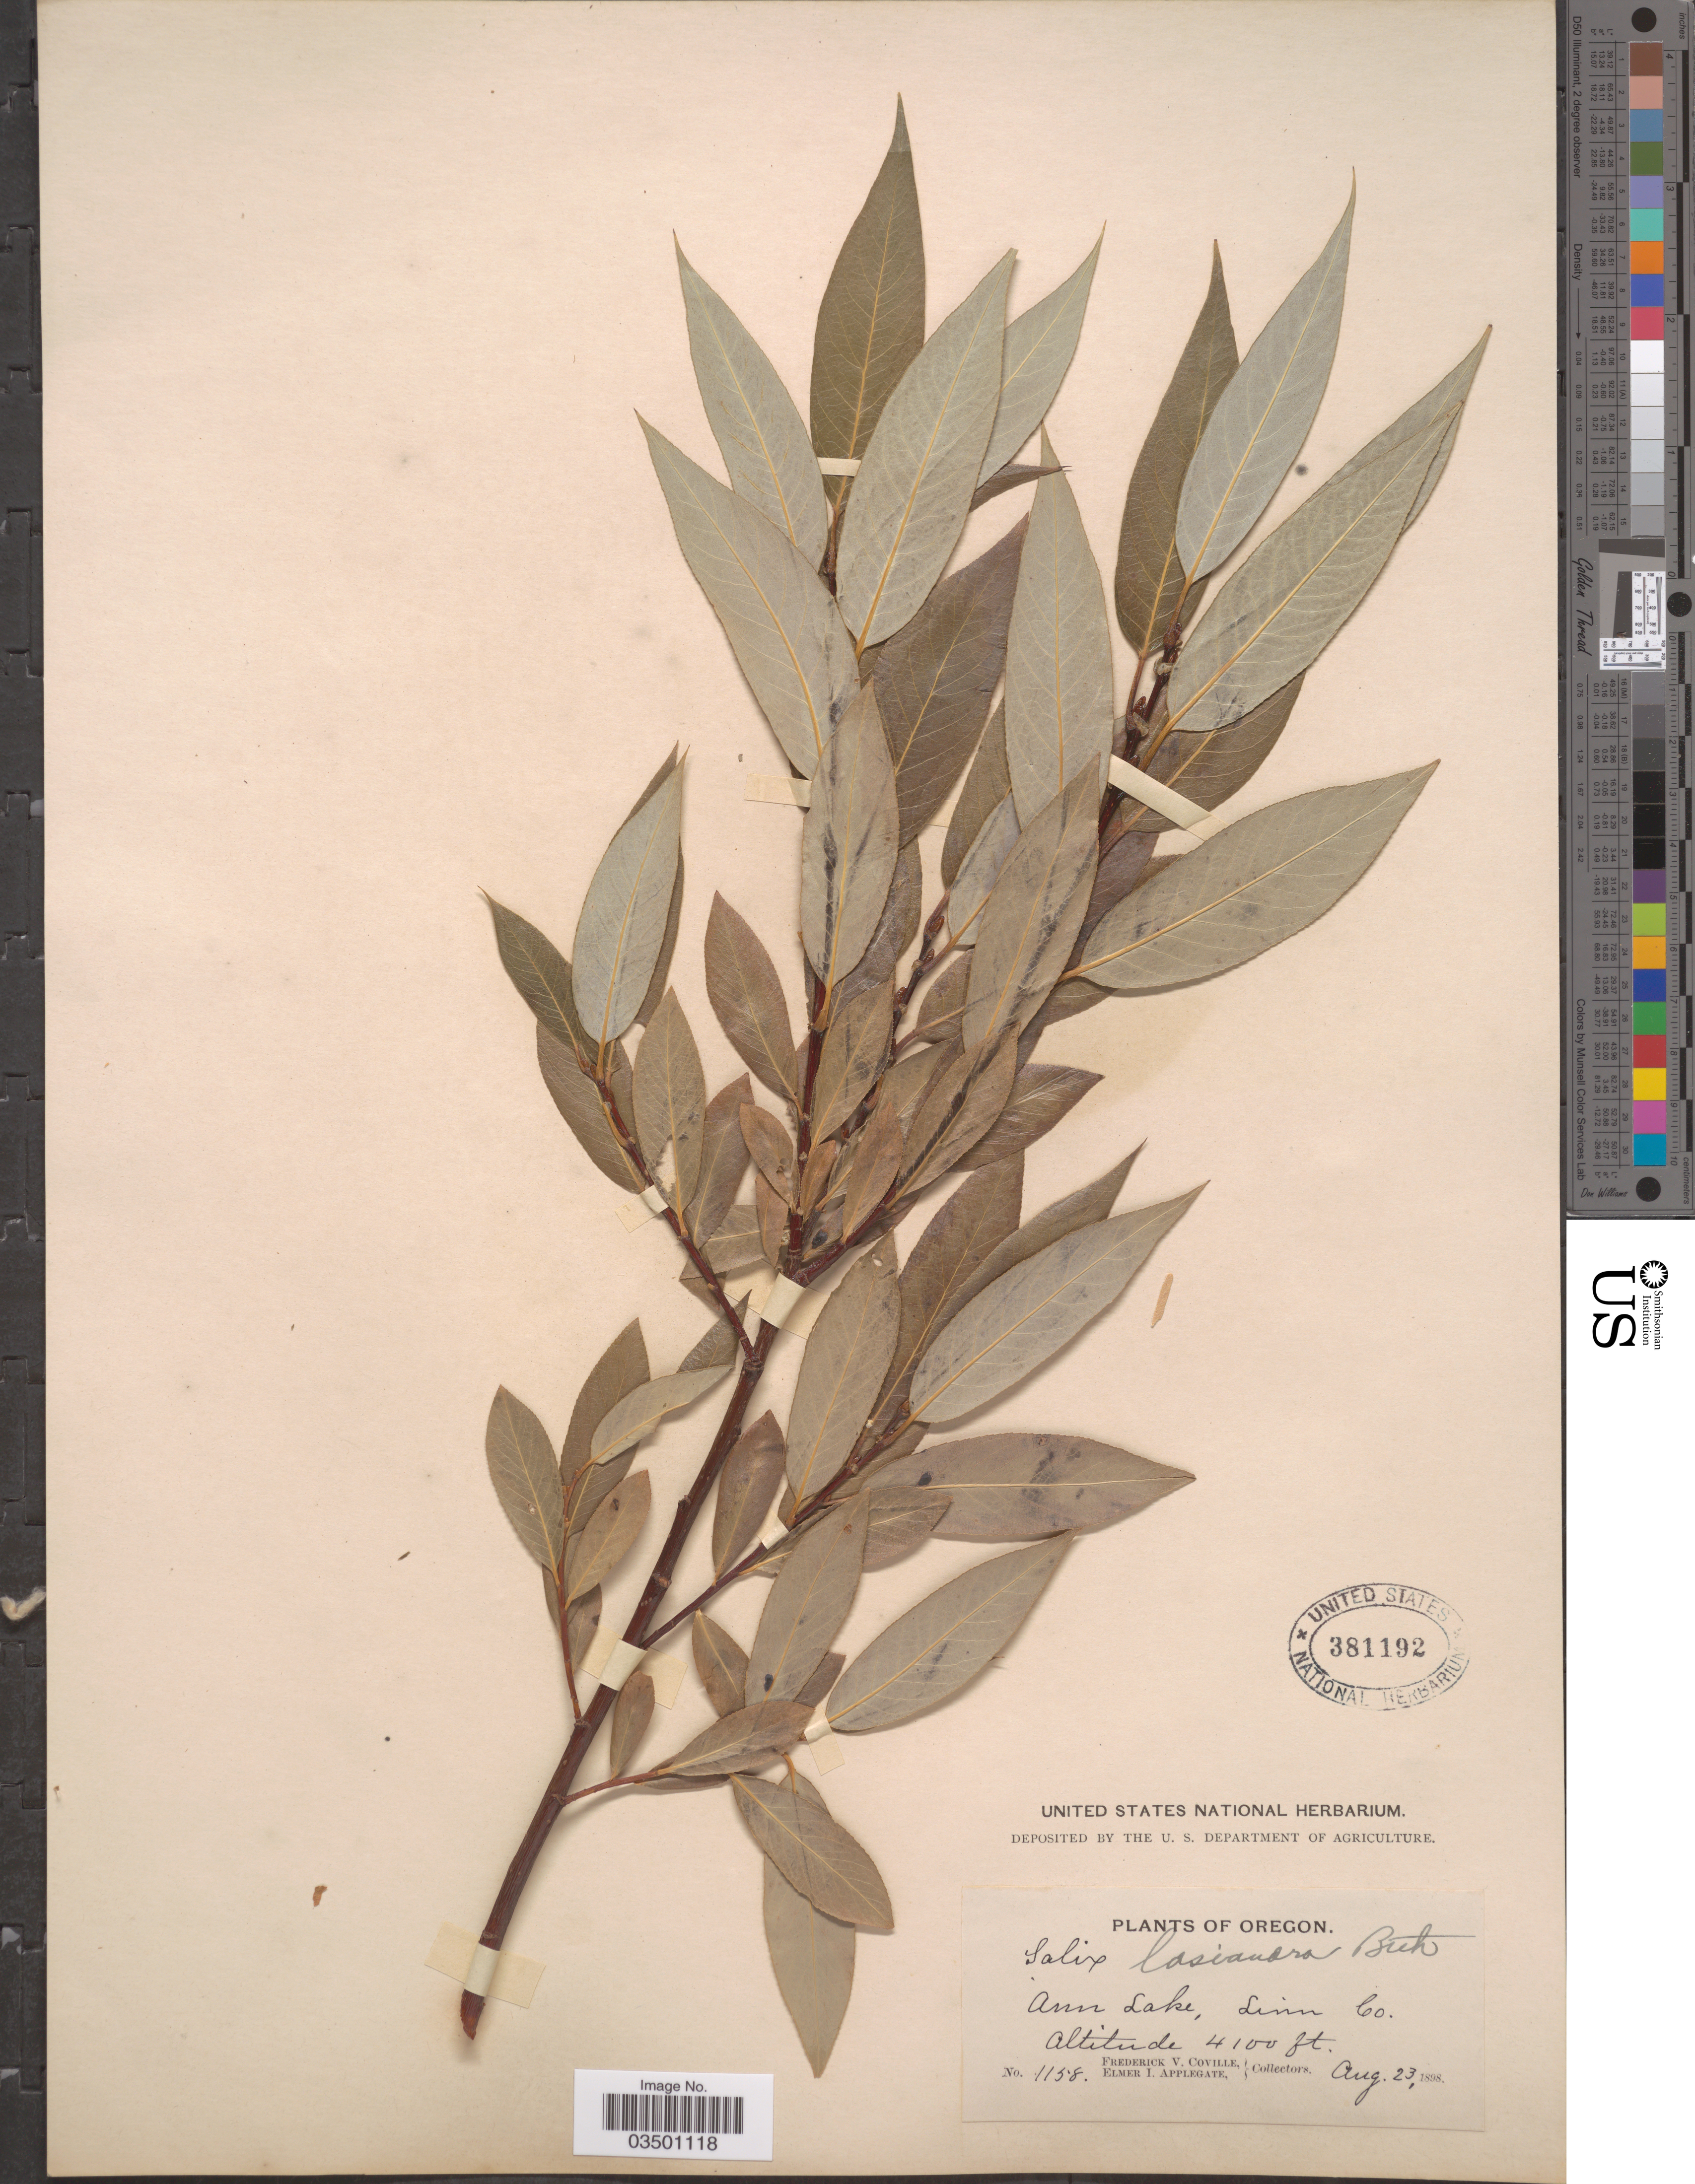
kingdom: Plantae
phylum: Tracheophyta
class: Magnoliopsida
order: Malpighiales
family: Salicaceae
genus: Salix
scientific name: Salix lasiandra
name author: Benth.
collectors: F. V. Coville & E. I. Applegate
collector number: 1158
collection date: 1898-08-23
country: United States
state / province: Oregon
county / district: Linn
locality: Ann Lake, Linn Co.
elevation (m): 1250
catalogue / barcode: US 381192